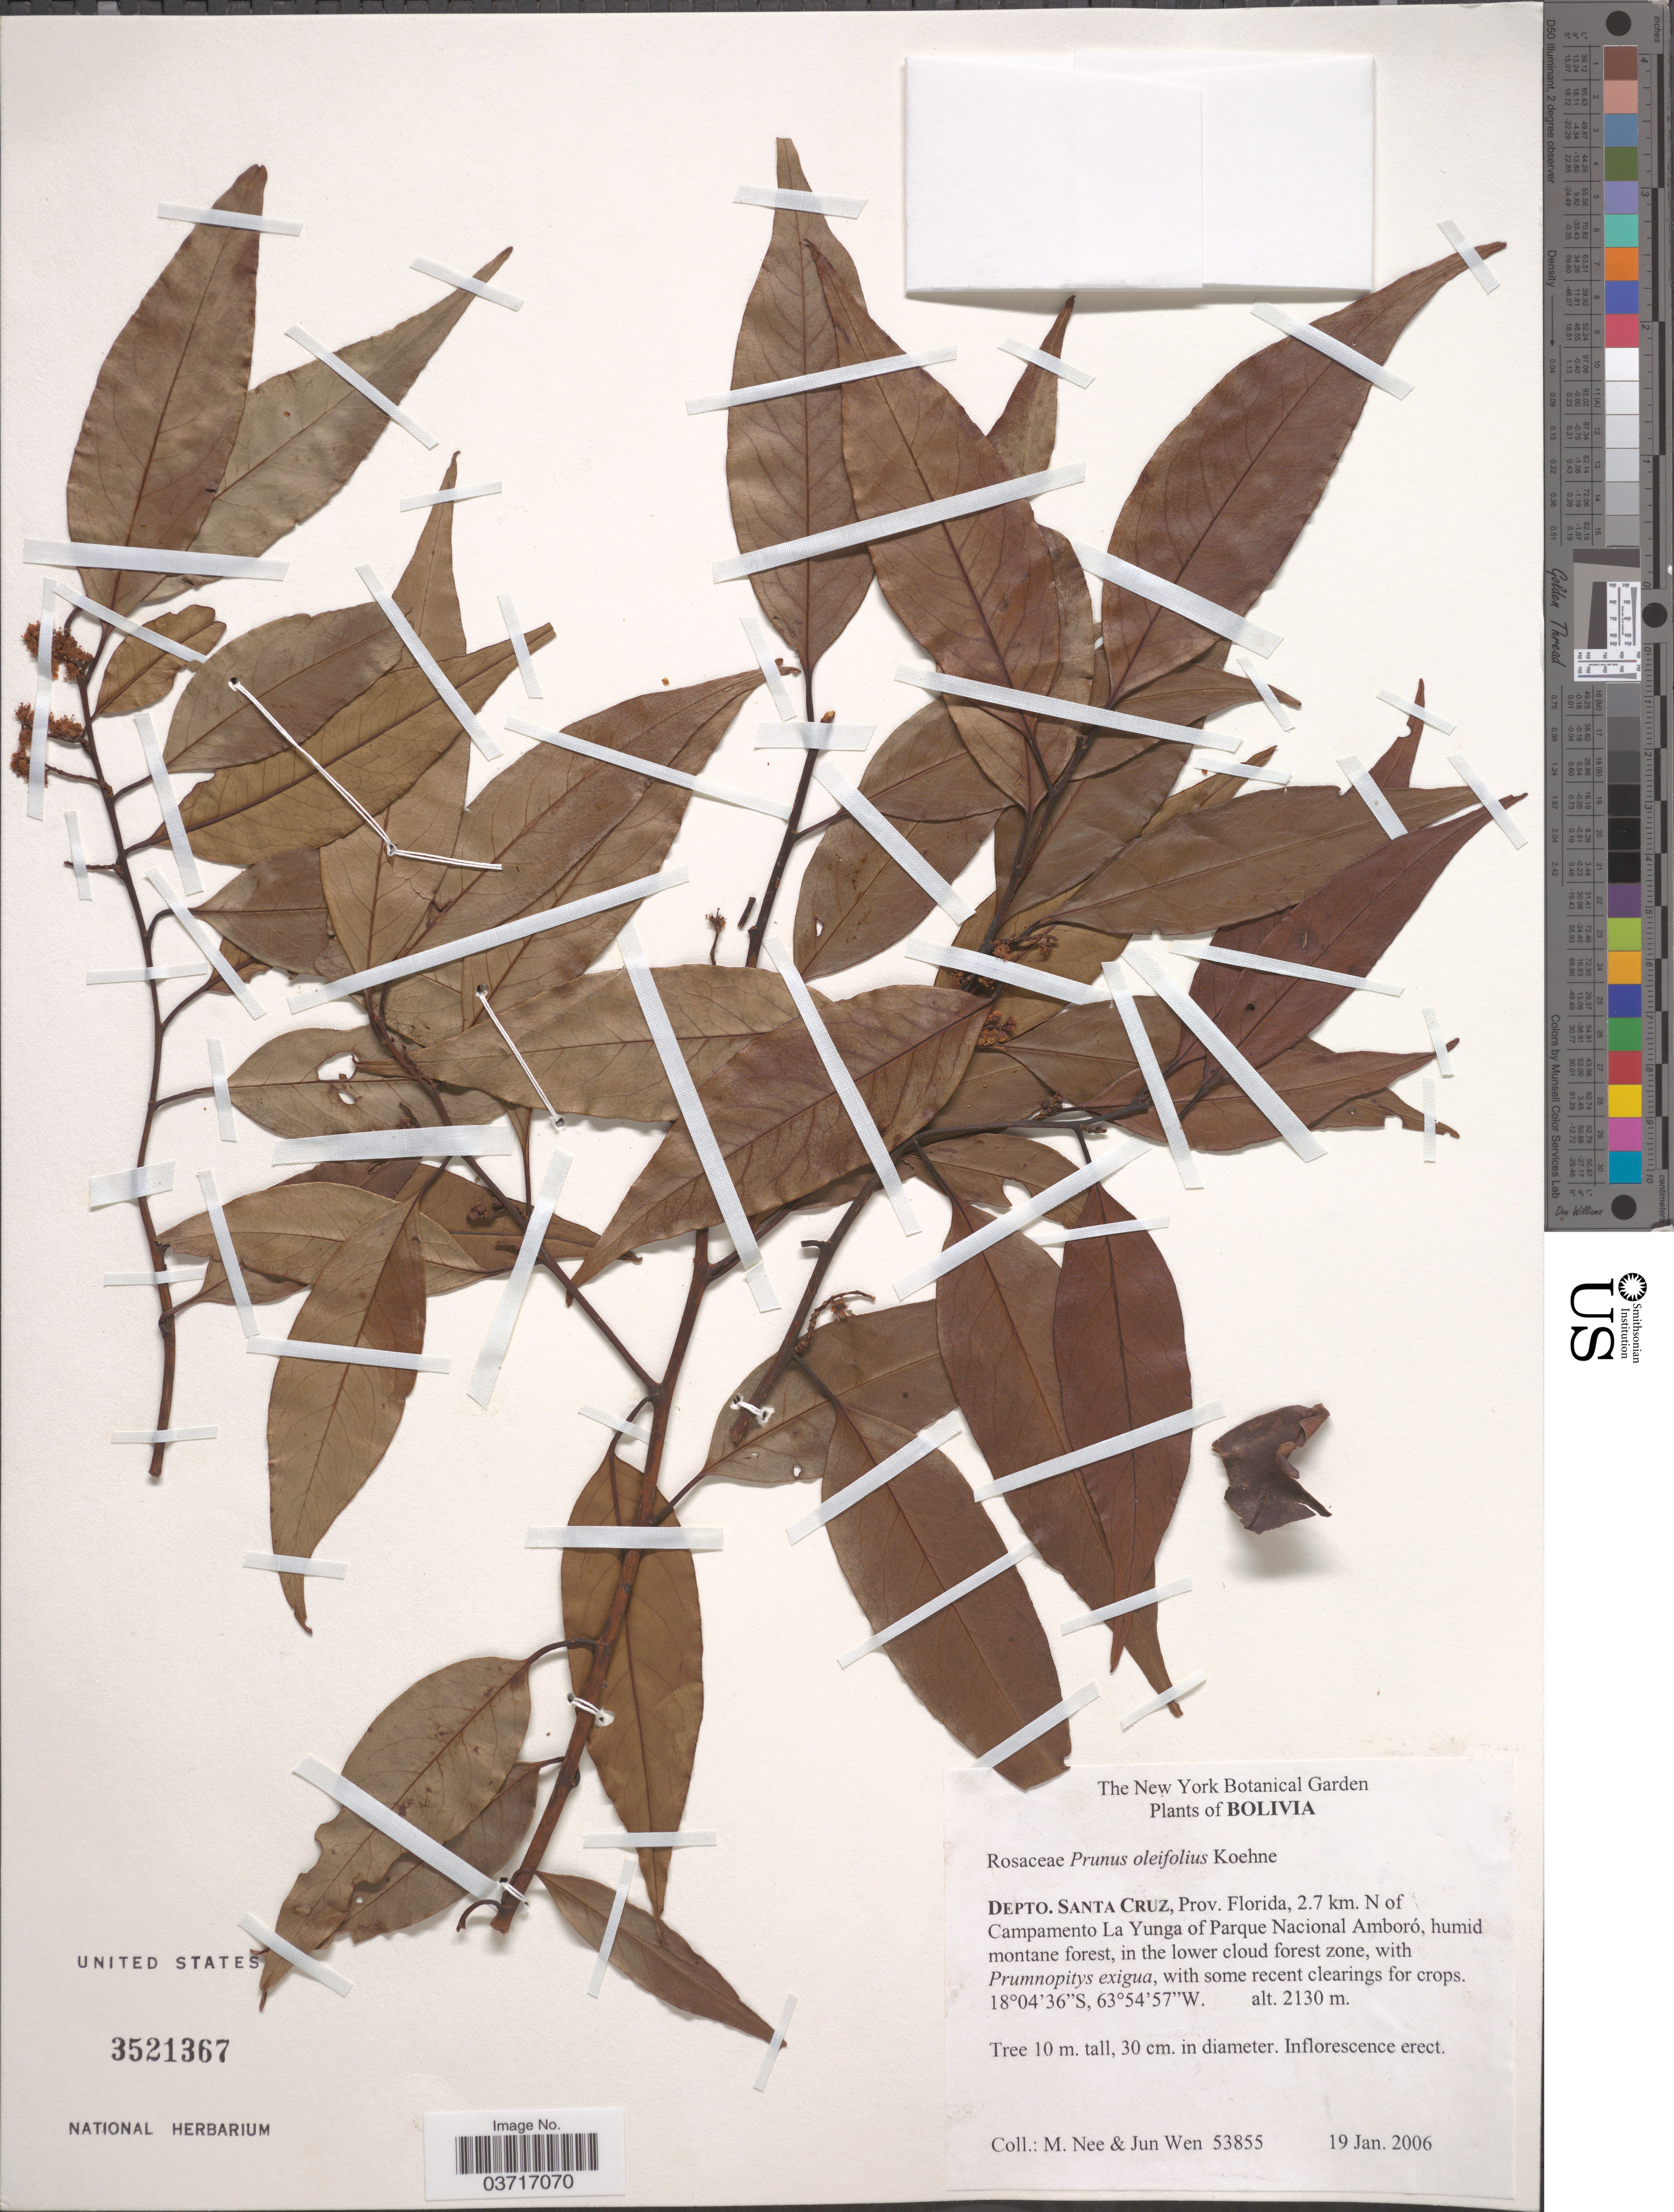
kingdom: Plantae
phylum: Tracheophyta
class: Magnoliopsida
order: Rosales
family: Rosaceae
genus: Prunus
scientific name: Prunus oleifolia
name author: Koehne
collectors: M. Nee & J. Wen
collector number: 53855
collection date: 2006-01-19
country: Bolivia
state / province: Santa Cruz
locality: Depto. Santa Cruz, Prov. Florida, 2.7 km. N of Campamento La Yunga of Parque Nacional Amboró. In the lower cloud forest zone.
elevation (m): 2130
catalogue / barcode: US 3521367